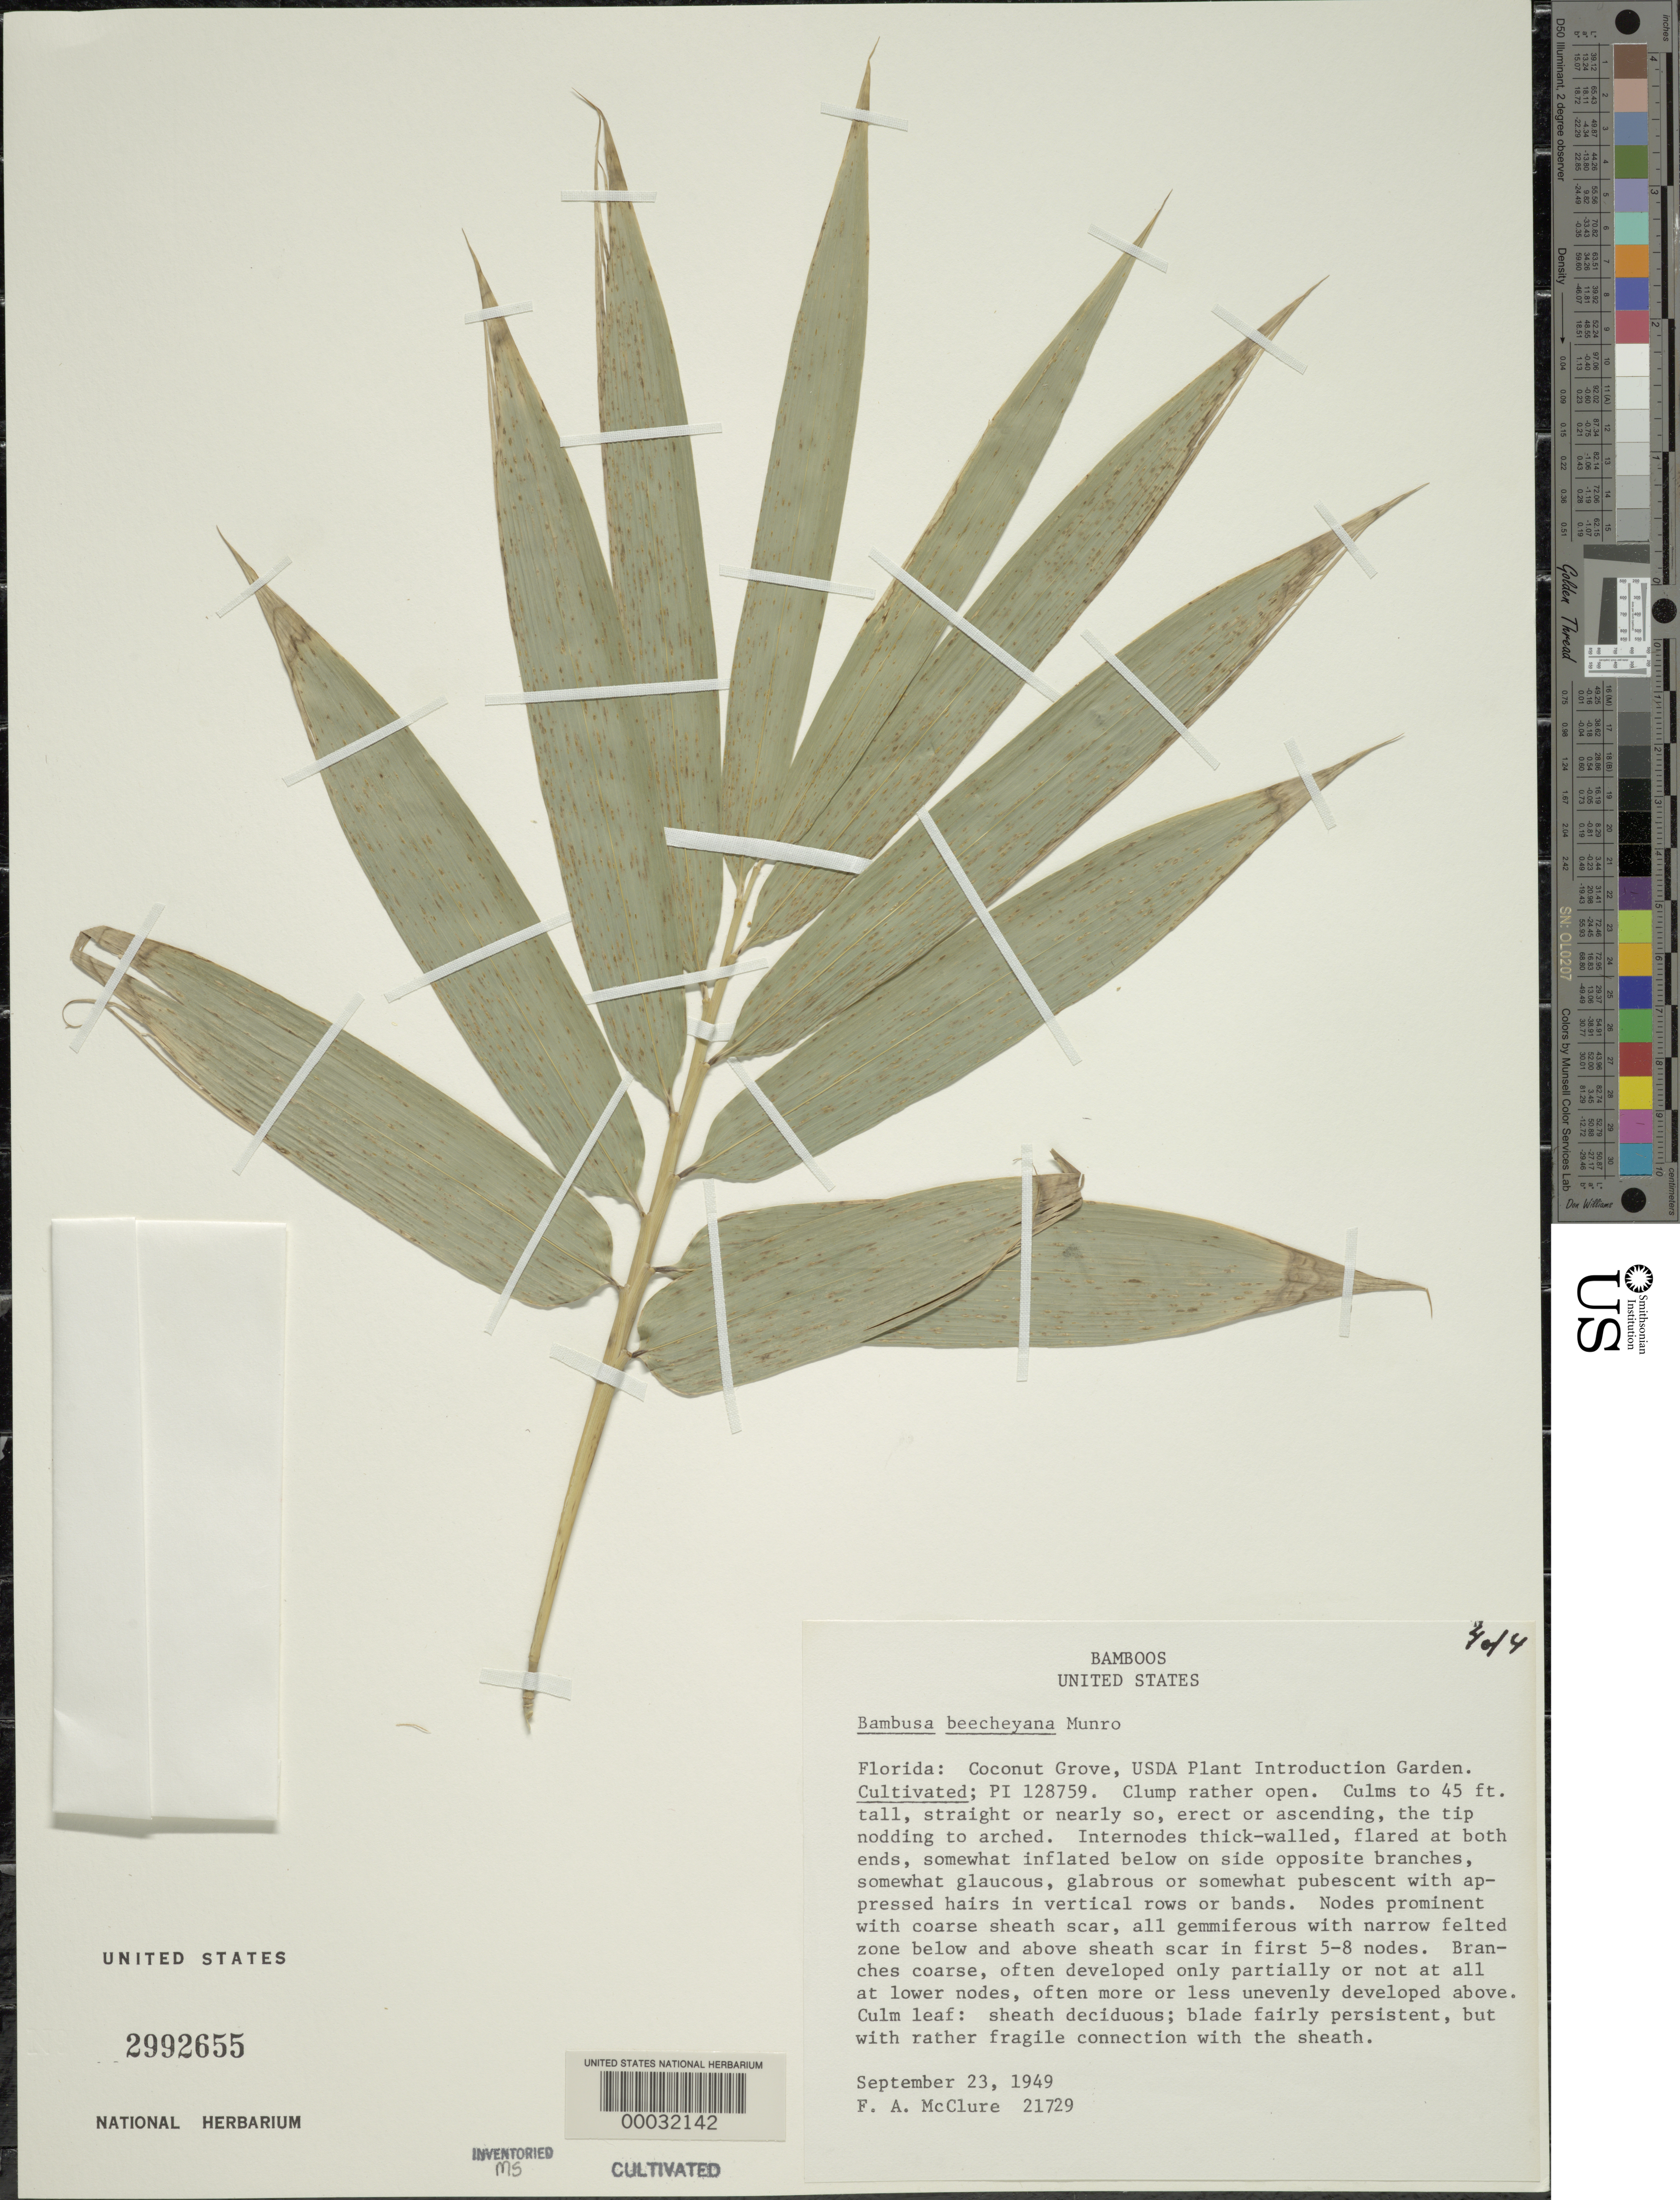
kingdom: Plantae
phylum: Tracheophyta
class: Liliopsida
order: Poales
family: Poaceae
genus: Bambusa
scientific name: Bambusa beecheyana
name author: Munro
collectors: F. A. McClure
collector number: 21729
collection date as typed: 23 Sep 1949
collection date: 1949-09-23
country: United States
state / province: Florida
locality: U.s.d.a. plant introduction station-coconut grove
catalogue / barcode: US 2992655